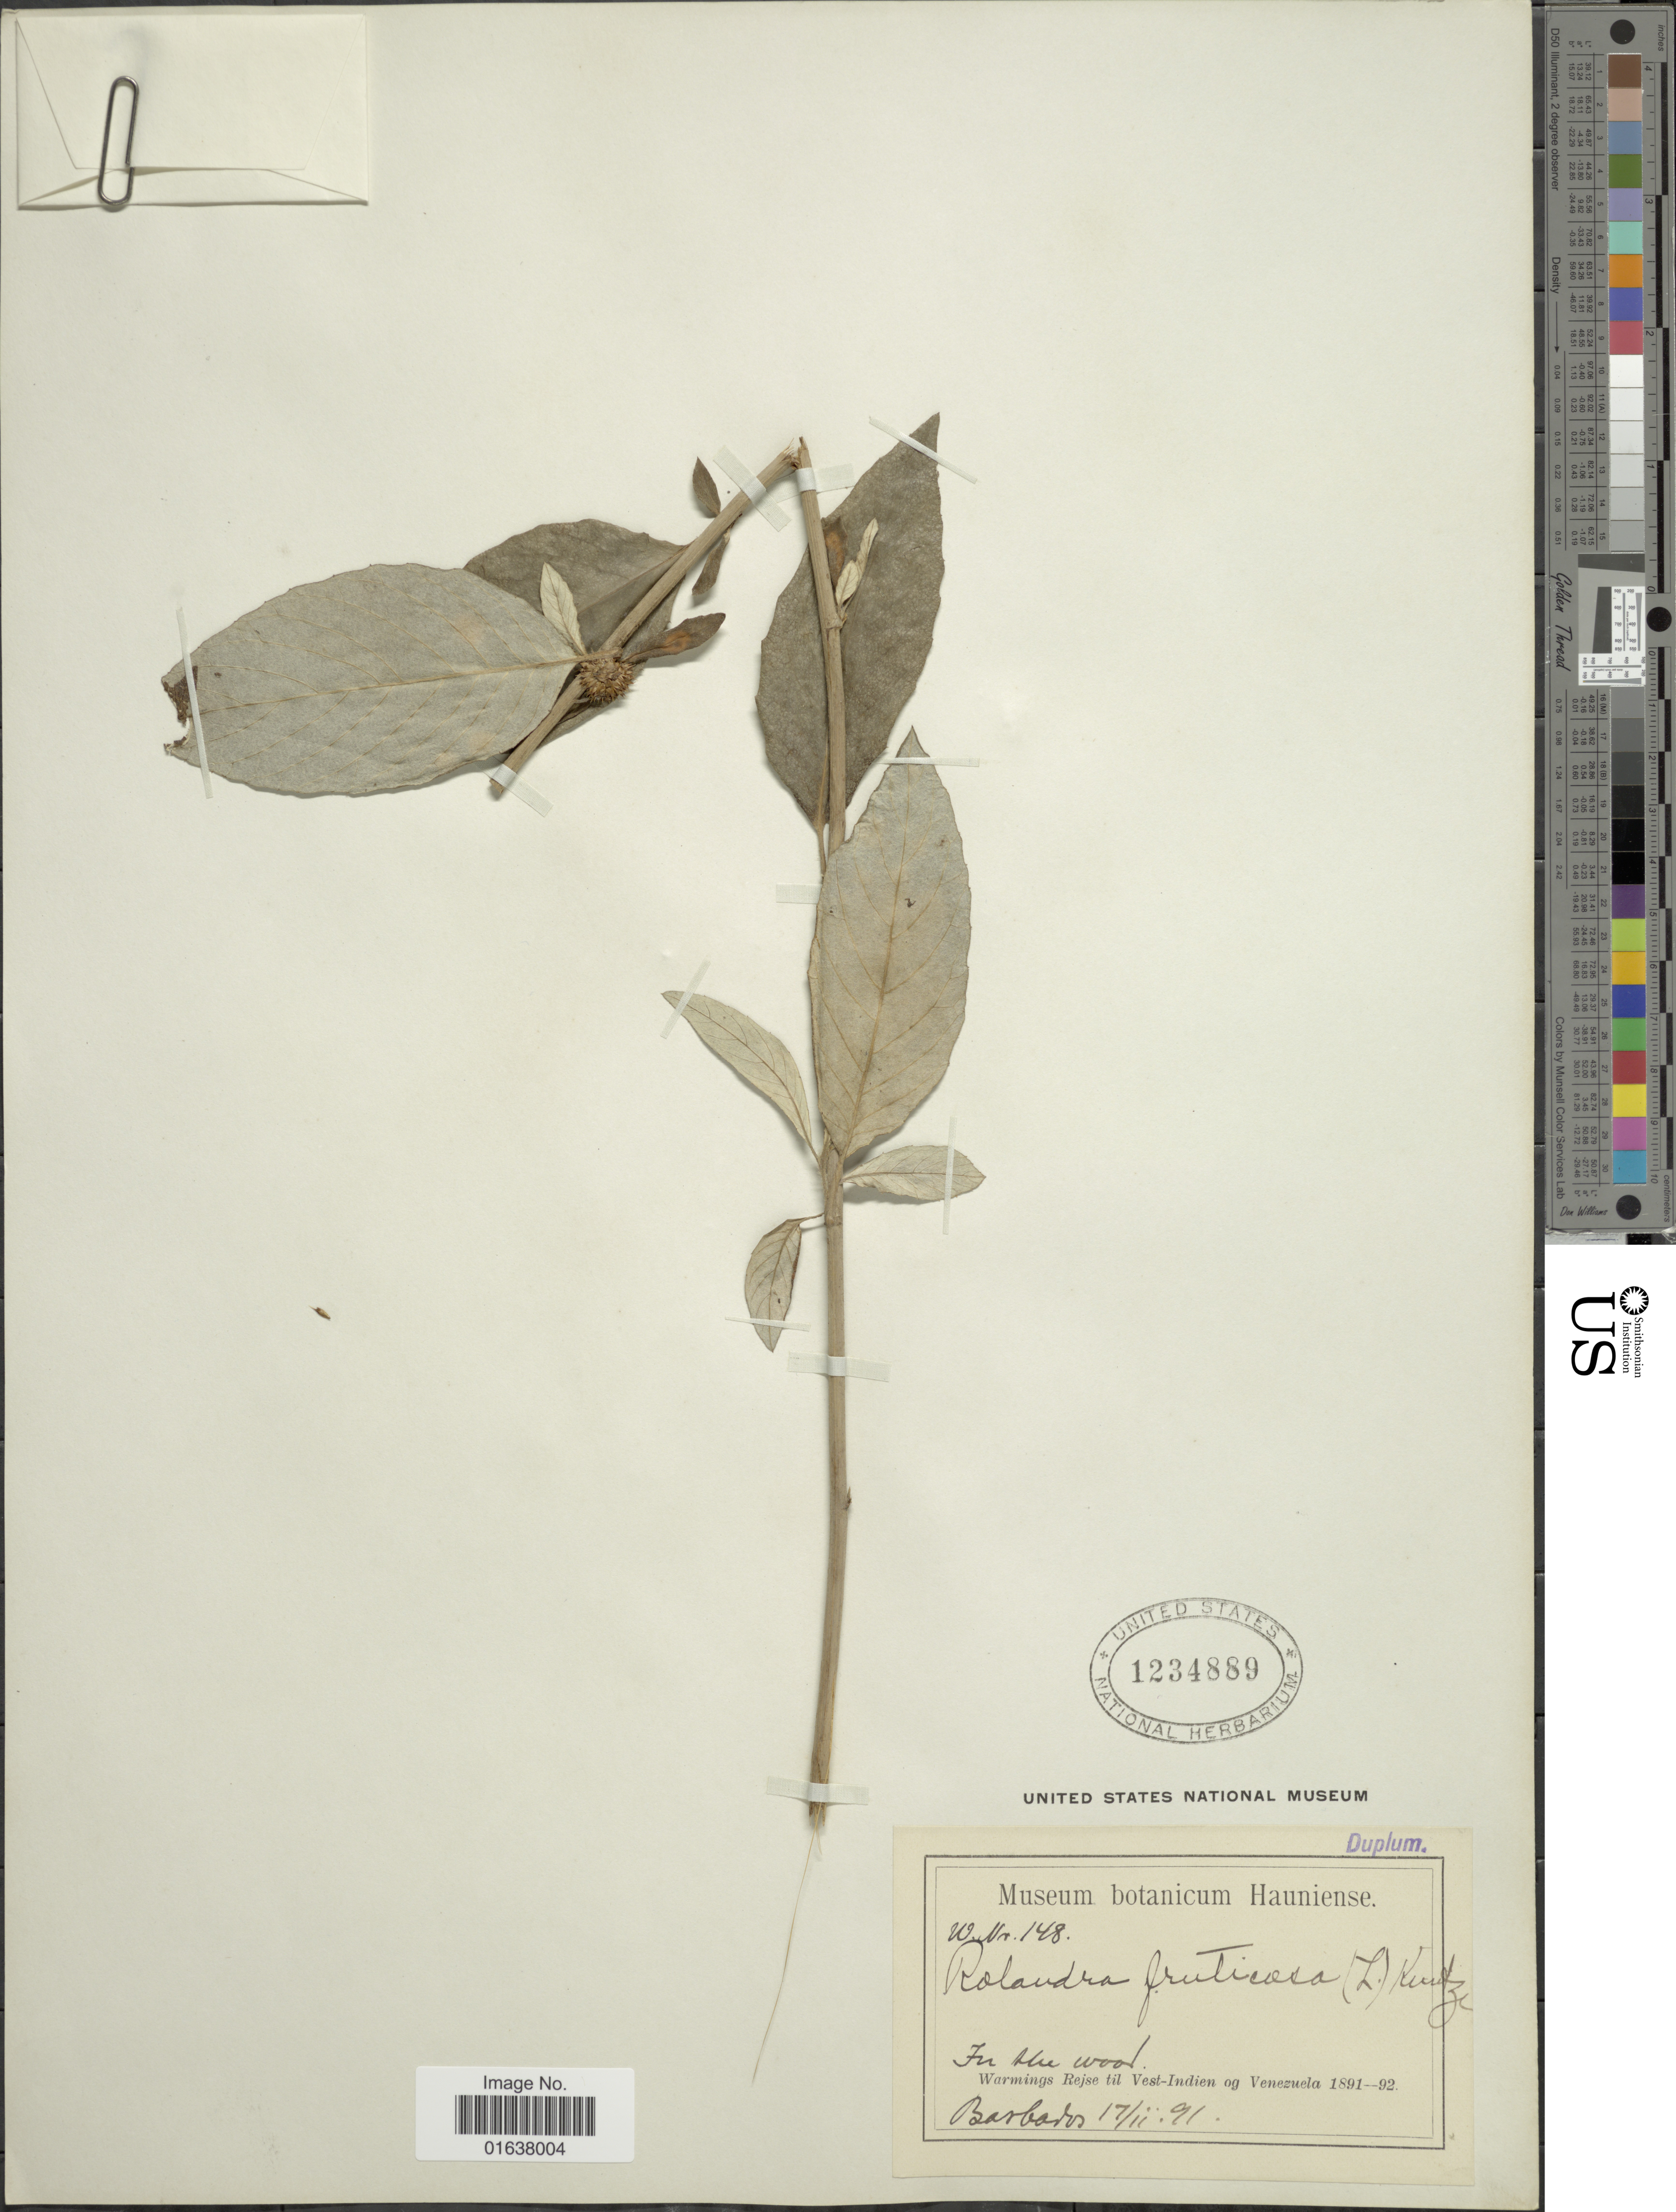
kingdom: Plantae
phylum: Tracheophyta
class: Magnoliopsida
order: Asterales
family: Asteraceae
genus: Rolandra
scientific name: Rolandra fruticosa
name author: (L.) Kuntze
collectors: W. Rejse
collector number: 148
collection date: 1891-11-17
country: Barbados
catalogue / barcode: US 1234889